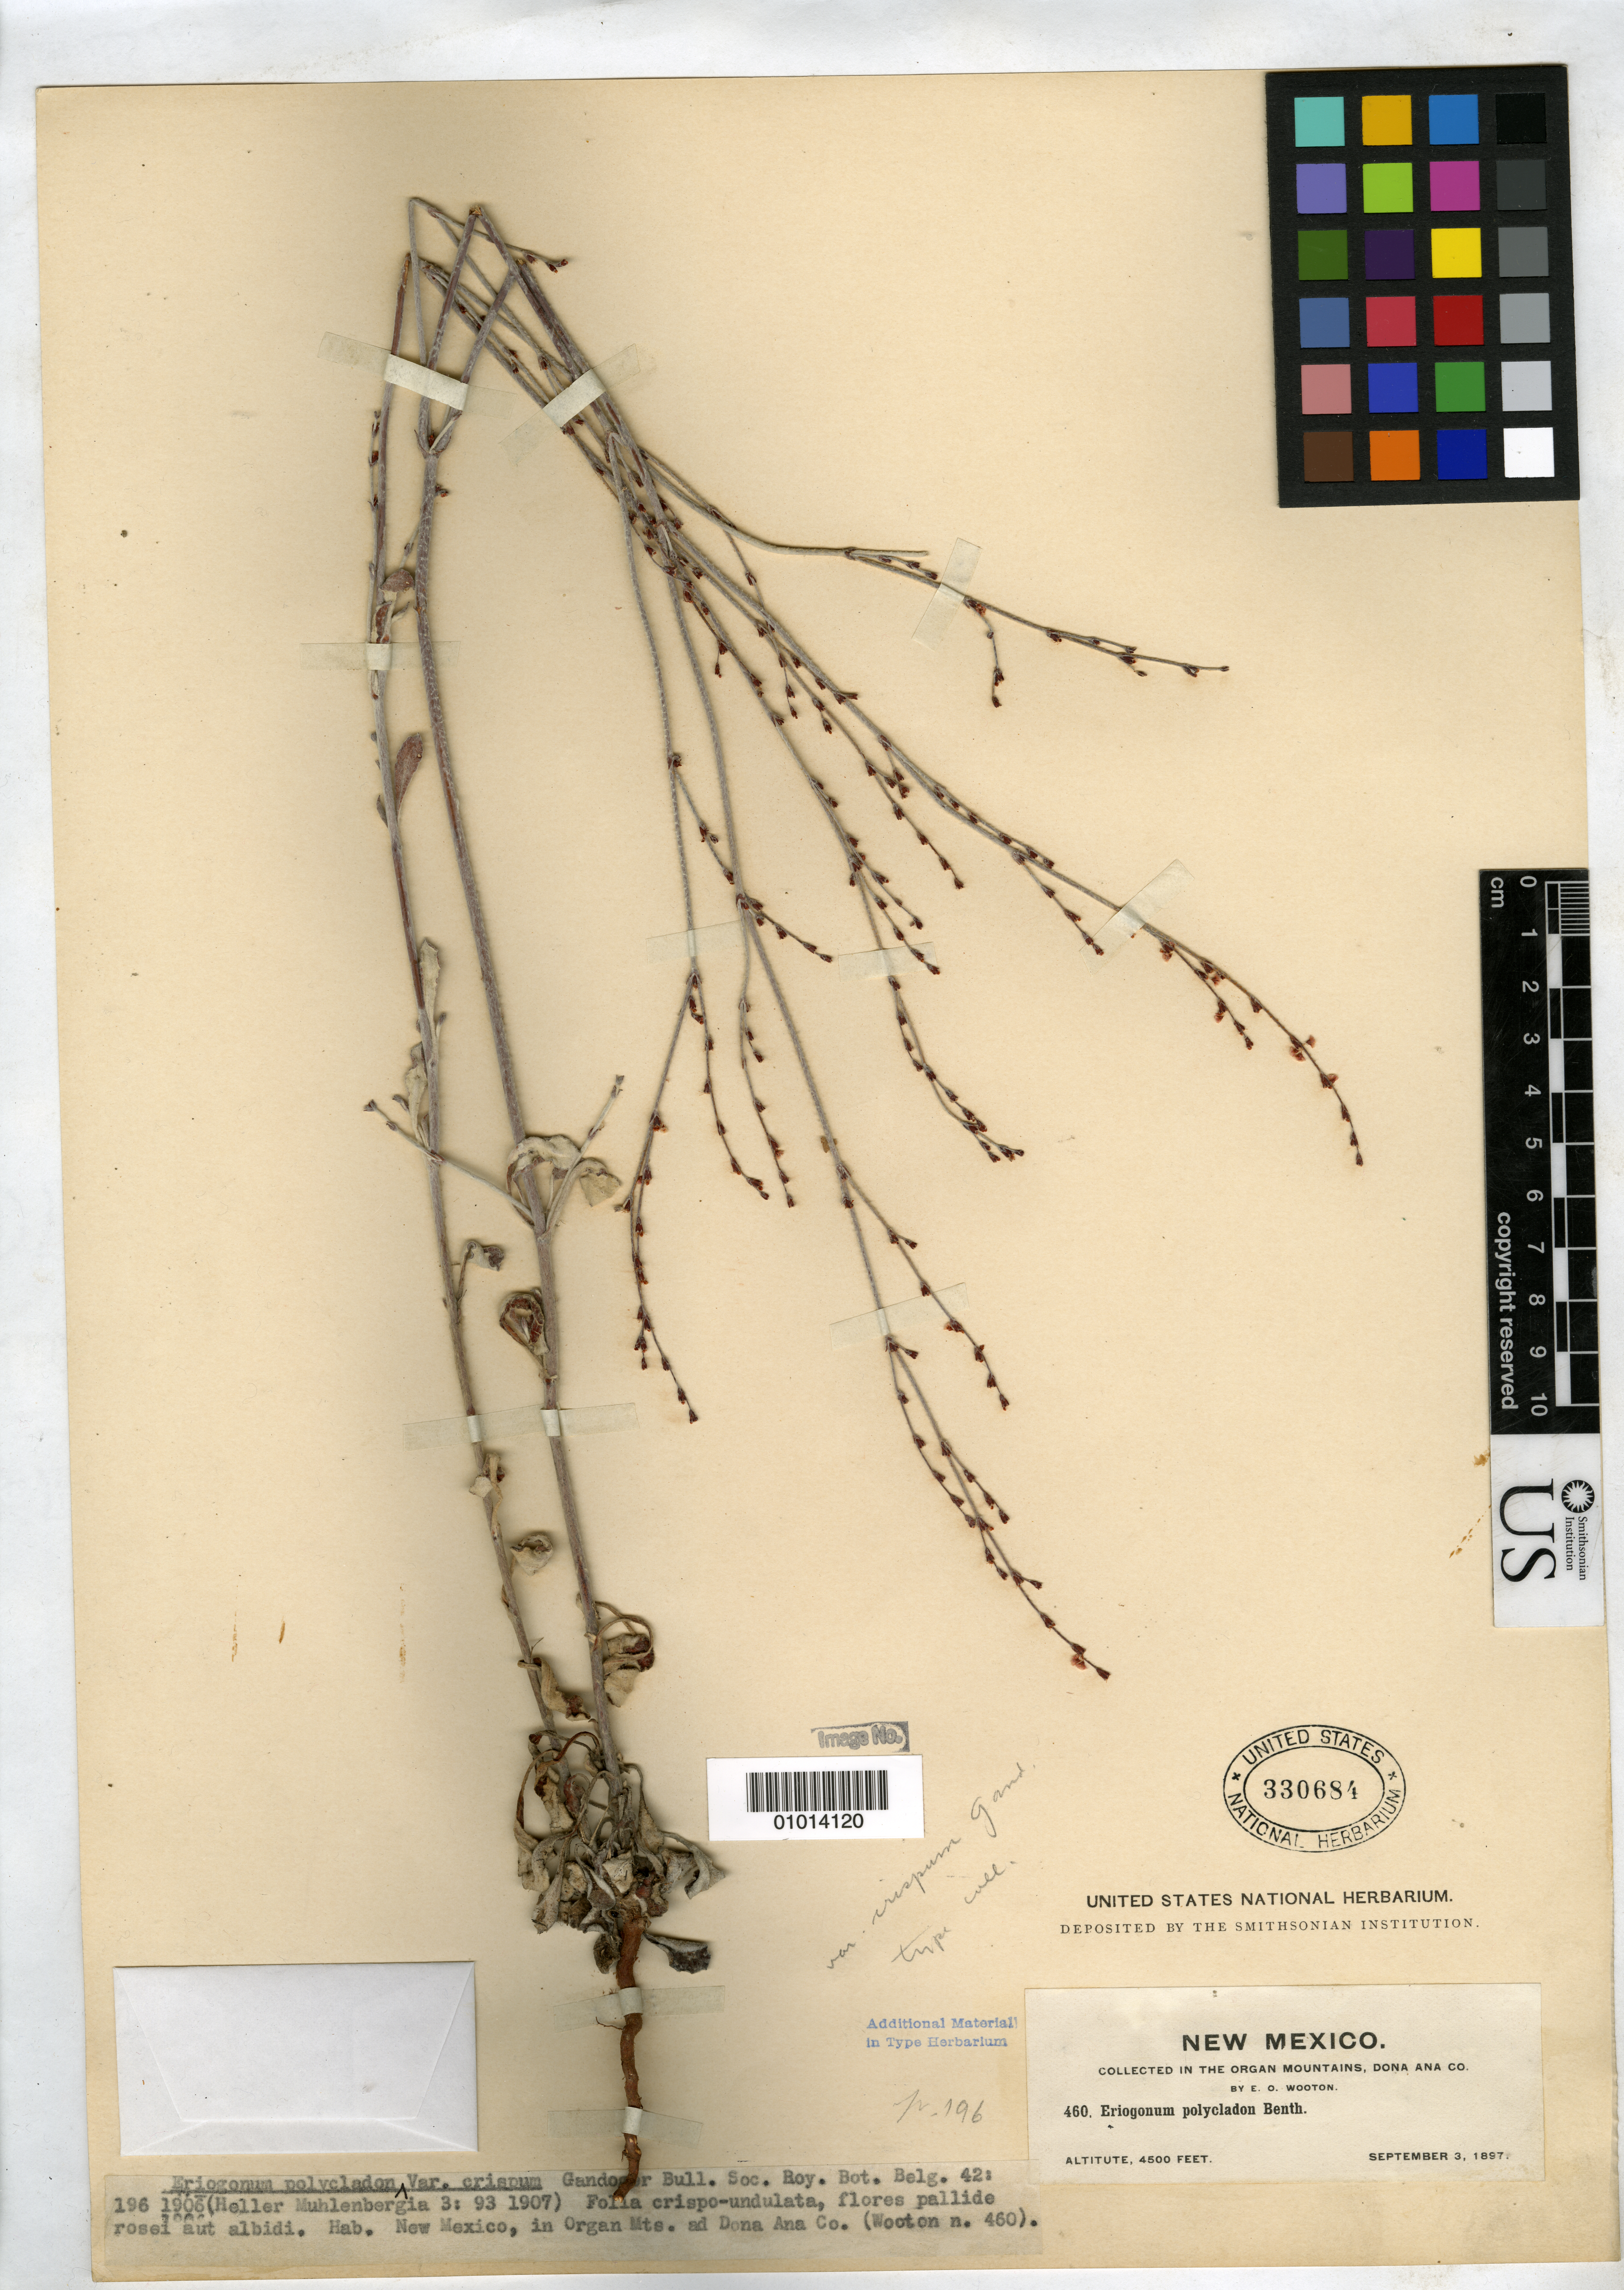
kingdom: Plantae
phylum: Tracheophyta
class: Magnoliopsida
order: Caryophyllales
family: Polygonaceae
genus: Eriogonum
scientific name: Eriogonum polycladon var. crispum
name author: Gand.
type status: Isotype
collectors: E. O. Wooton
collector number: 460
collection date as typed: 03 Sep 1897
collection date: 1897-09-03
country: United States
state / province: New Mexico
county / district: Dona Ana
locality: Organ Mountains.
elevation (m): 1372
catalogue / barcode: US 330684